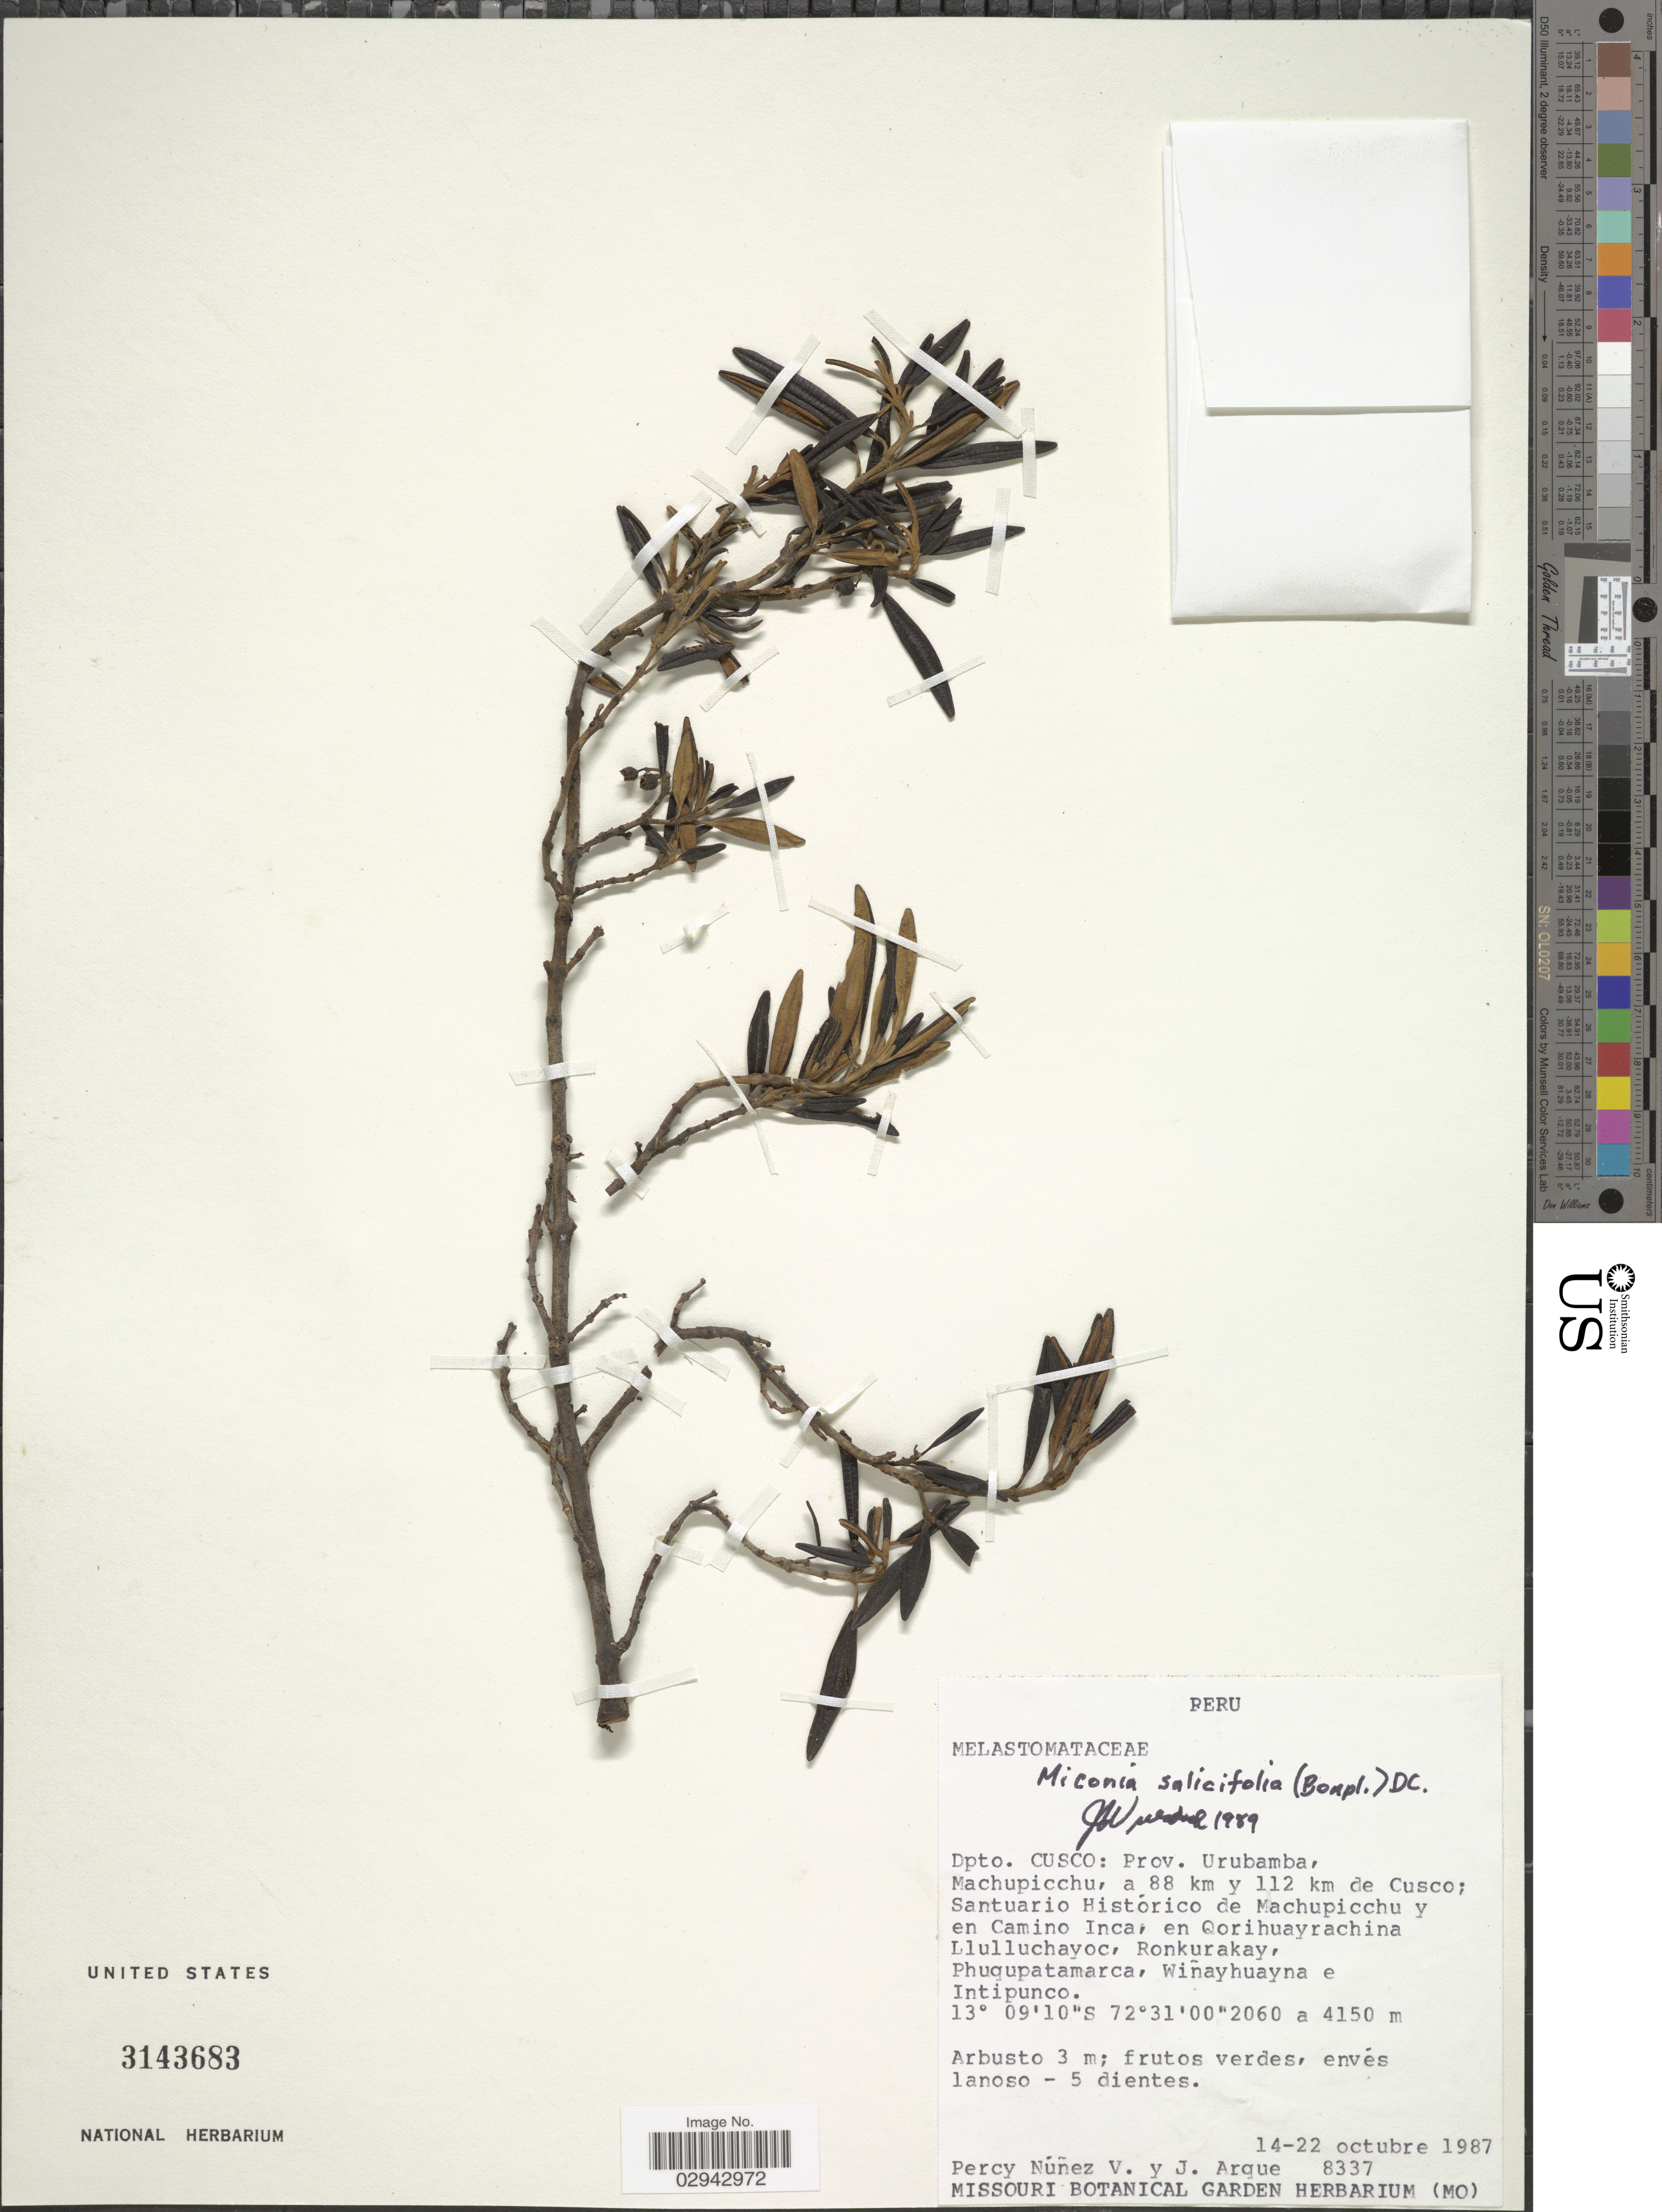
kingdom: Plantae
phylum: Tracheophyta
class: Magnoliopsida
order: Myrtales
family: Melastomataceae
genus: Miconia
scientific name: Miconia salicifolia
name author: (Bonpl.) Naudin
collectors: P. Nuñez V. & J. Arque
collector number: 8337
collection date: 1987-10-14/1987-10-22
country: Peru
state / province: Cusco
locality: Dpto. Cusco: Prov. Urubamba, Machupicchu, a 88 km y 112 km de Cusco; Santuario Histórico de Machupicchu y en Camino Inca, en Qorihuayrachina Llulluchayoc, Ronkurakay, Phuqupatamarca, Wiñayhuayna e Intipunco.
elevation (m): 2060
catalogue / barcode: US 3143683